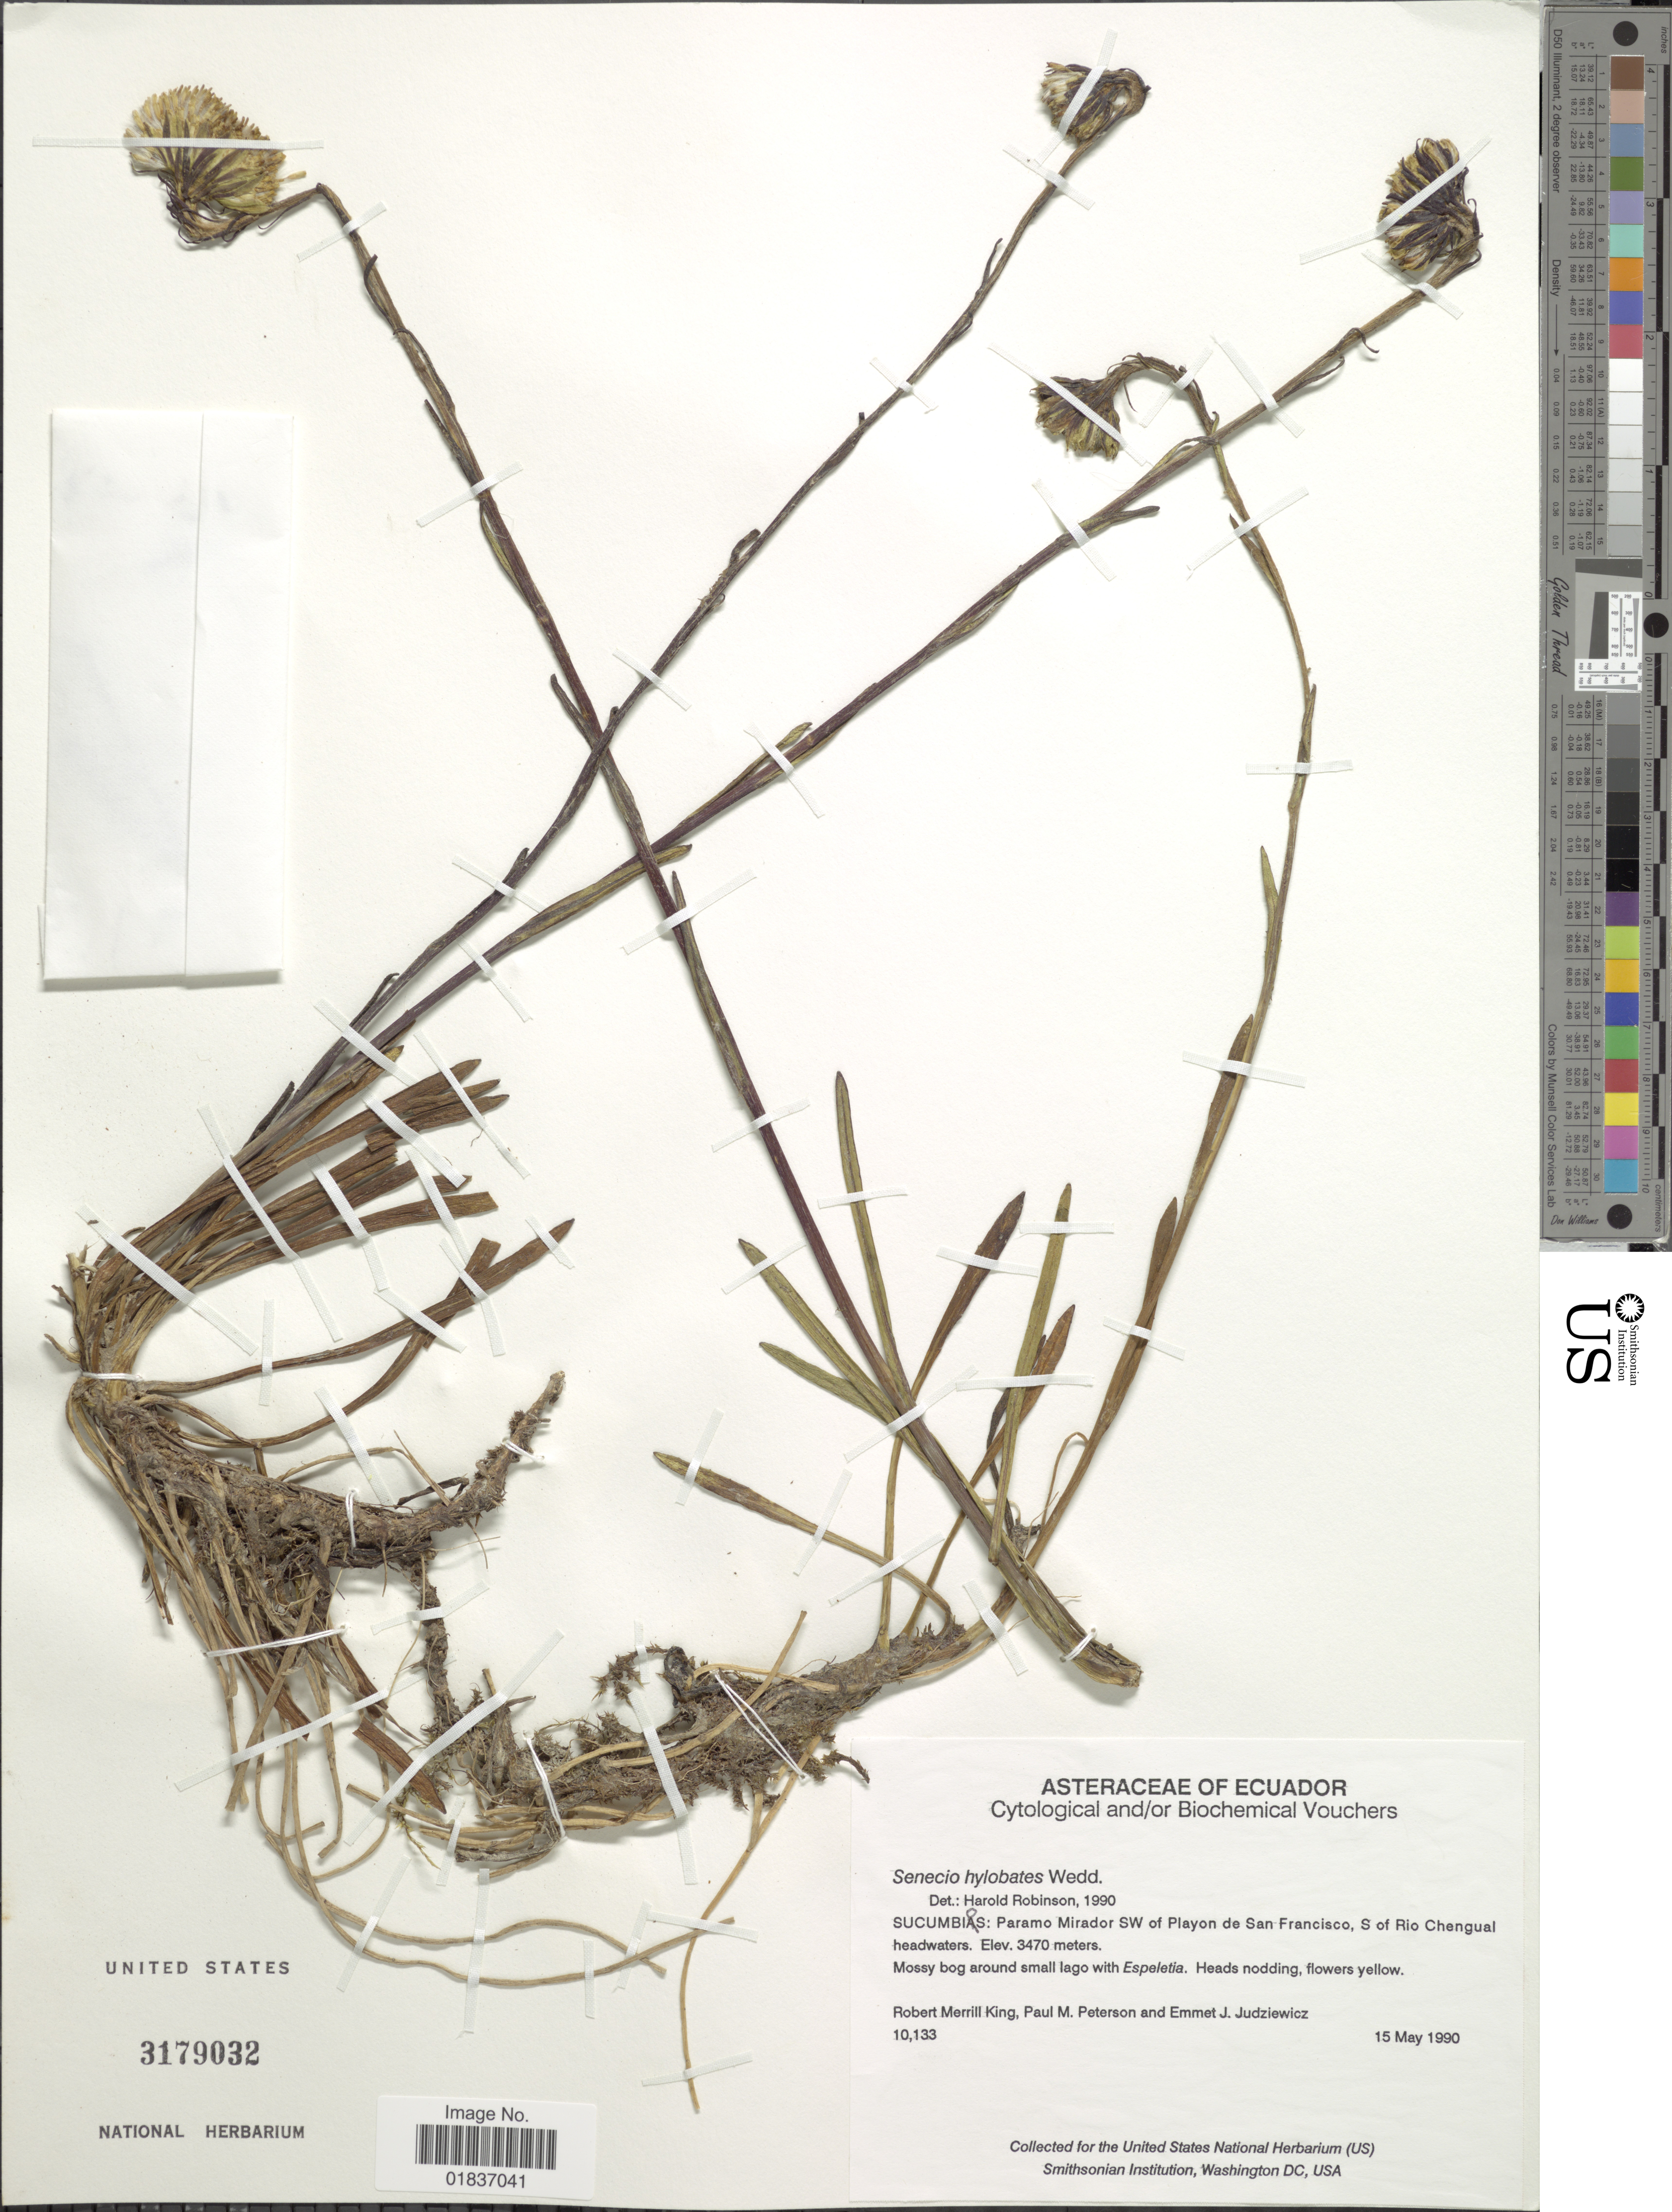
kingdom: Plantae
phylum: Tracheophyta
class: Magnoliopsida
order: Asterales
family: Asteraceae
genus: Senecio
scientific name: Senecio hypsobates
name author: Wedd.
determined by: Salomon, Luciana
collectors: R. M. King, P. M. Peterson & E. J. Judziewicz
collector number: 10133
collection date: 1990-05-15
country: Ecuador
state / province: Sucumbíos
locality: Sucumbíos: Paramo Mirador SW of Playon de San Francisco, S of Rio Chengual headwaters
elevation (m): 3470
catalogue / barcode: US 3179032